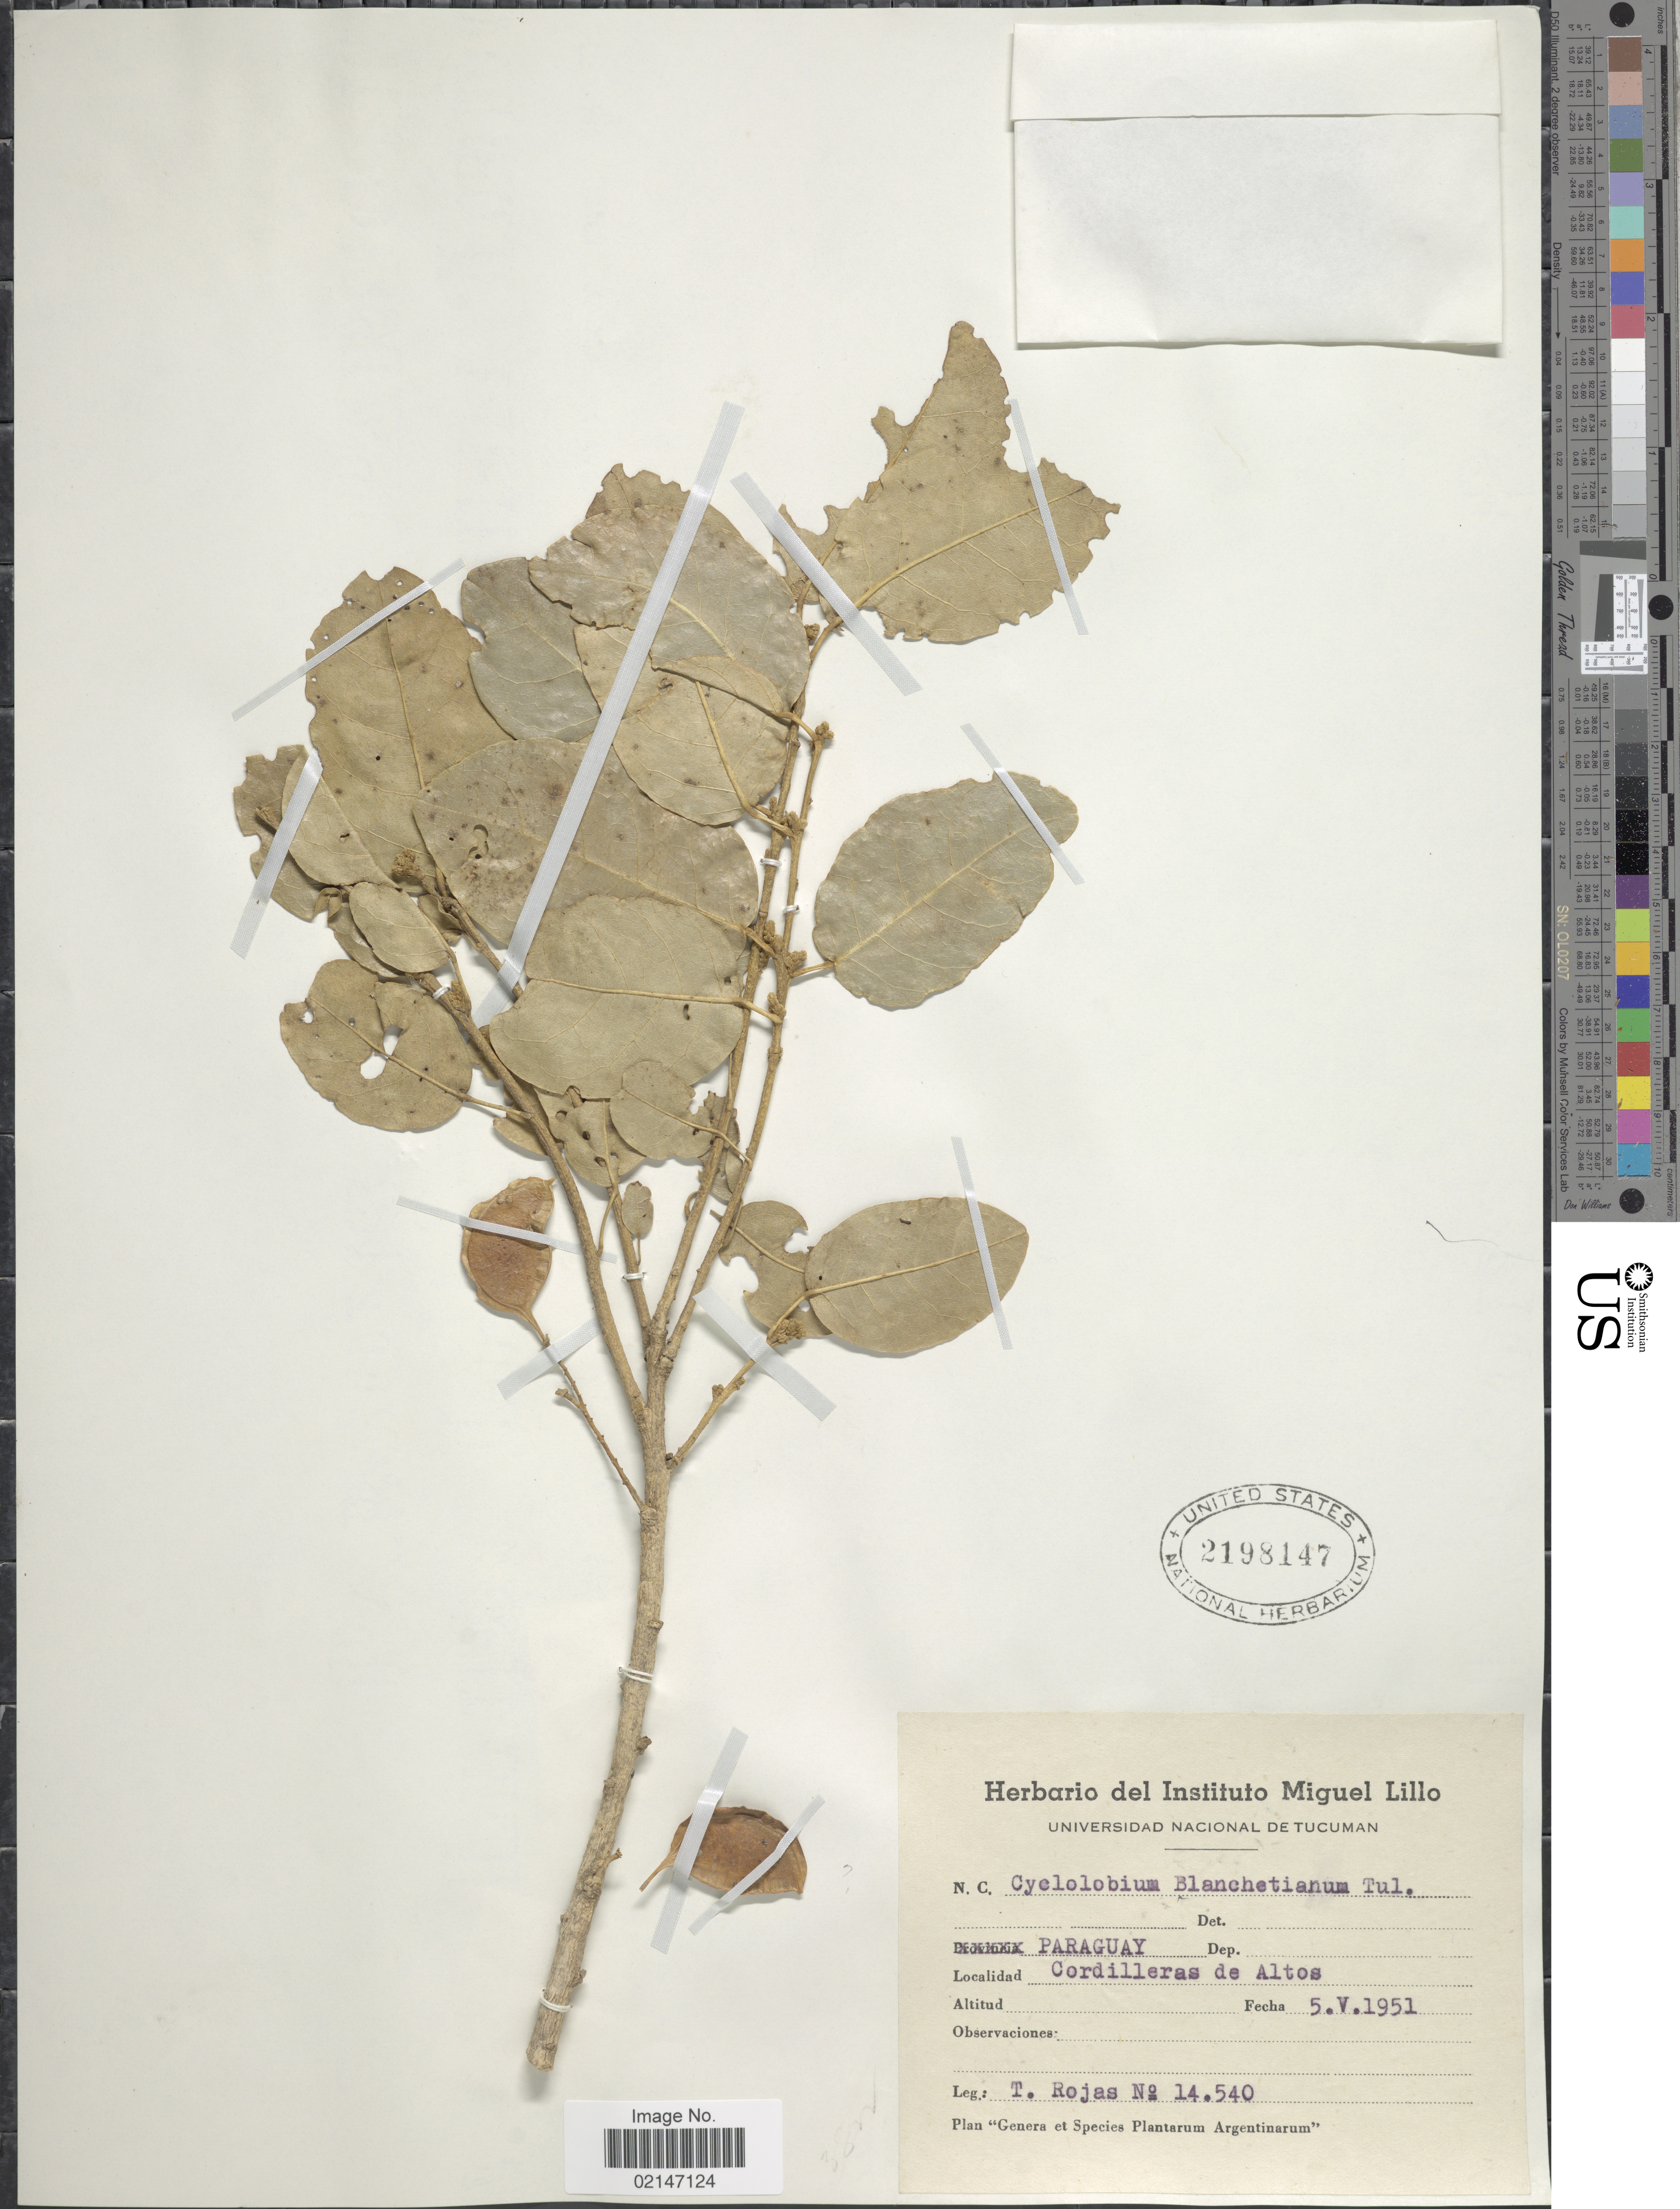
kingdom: Plantae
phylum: Tracheophyta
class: Magnoliopsida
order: Fabales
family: Fabaceae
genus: Cyclolobium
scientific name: Cyclolobium cyclolobium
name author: Tul.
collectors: T. Rojas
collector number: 14540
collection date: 1951-05-05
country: Paraguay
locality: Cordilleras de Altos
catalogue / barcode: US 2198147